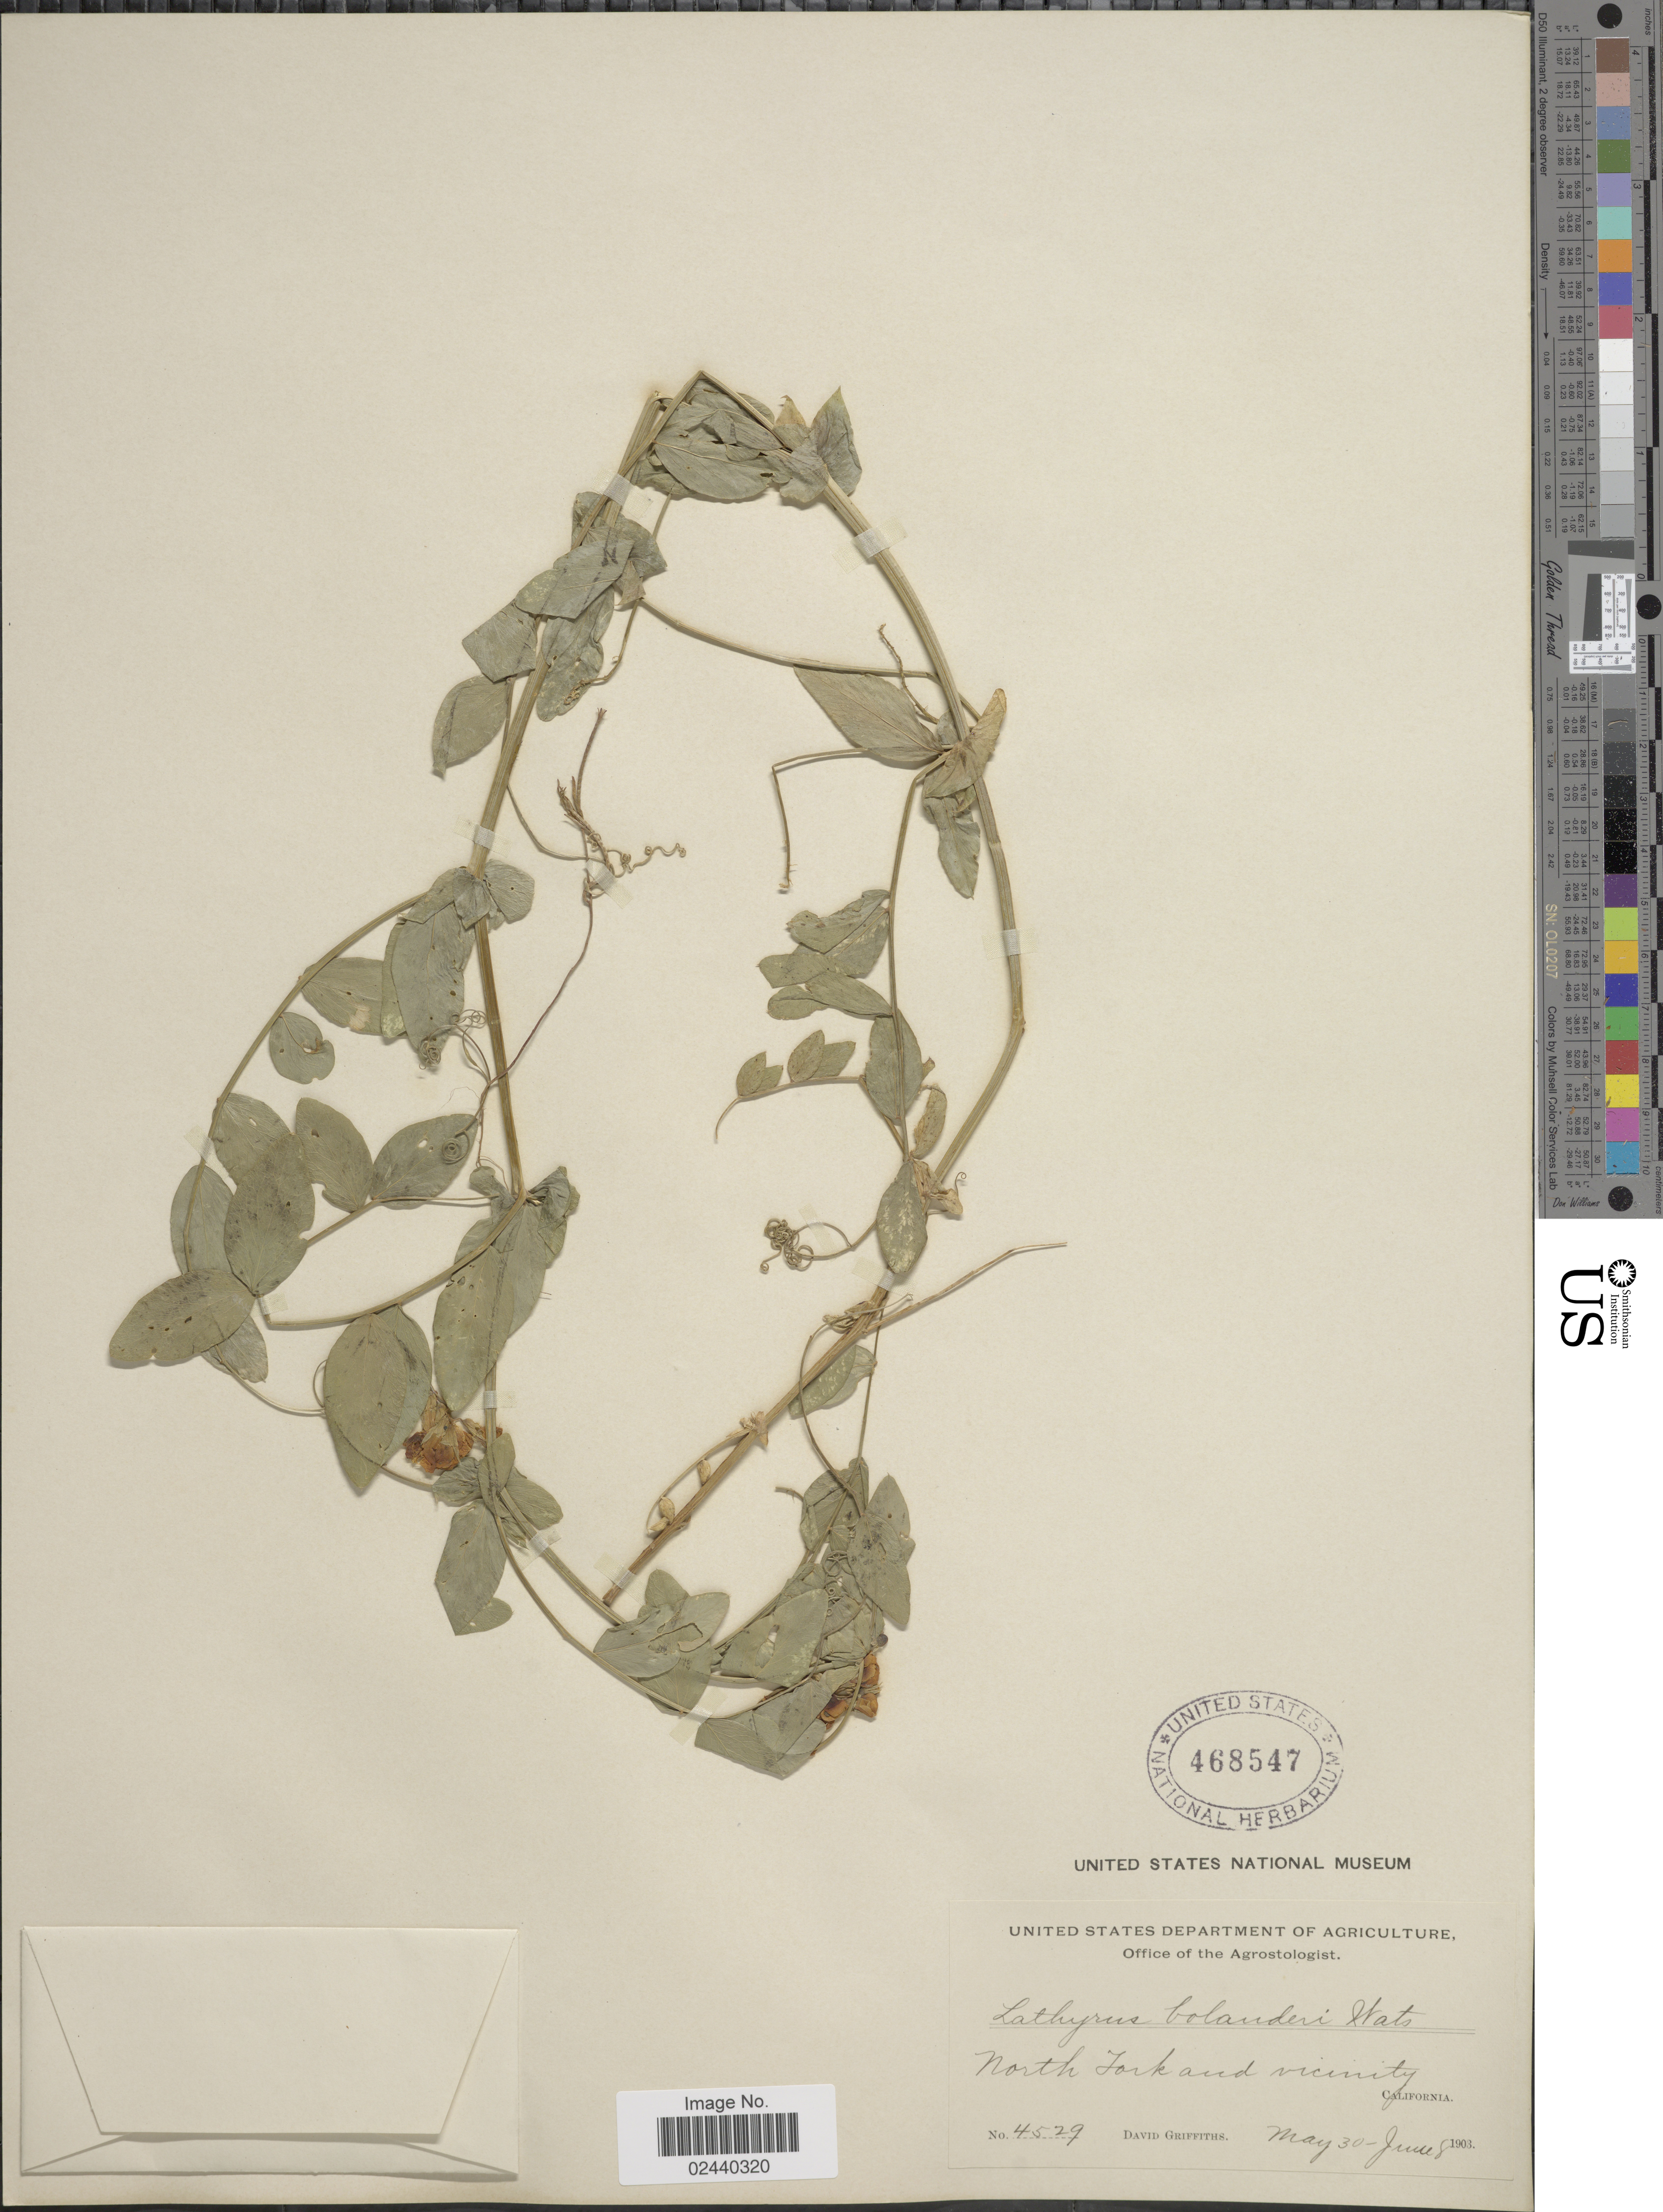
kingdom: Plantae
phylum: Tracheophyta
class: Magnoliopsida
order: Fabales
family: Fabaceae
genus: Lathyrus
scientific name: Lathyrus bolanderi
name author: S. Watson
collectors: D. Griffiths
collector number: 4529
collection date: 1903-05-30/1903-06-08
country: United States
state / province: California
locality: North Fork and vicinity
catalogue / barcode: US 468547